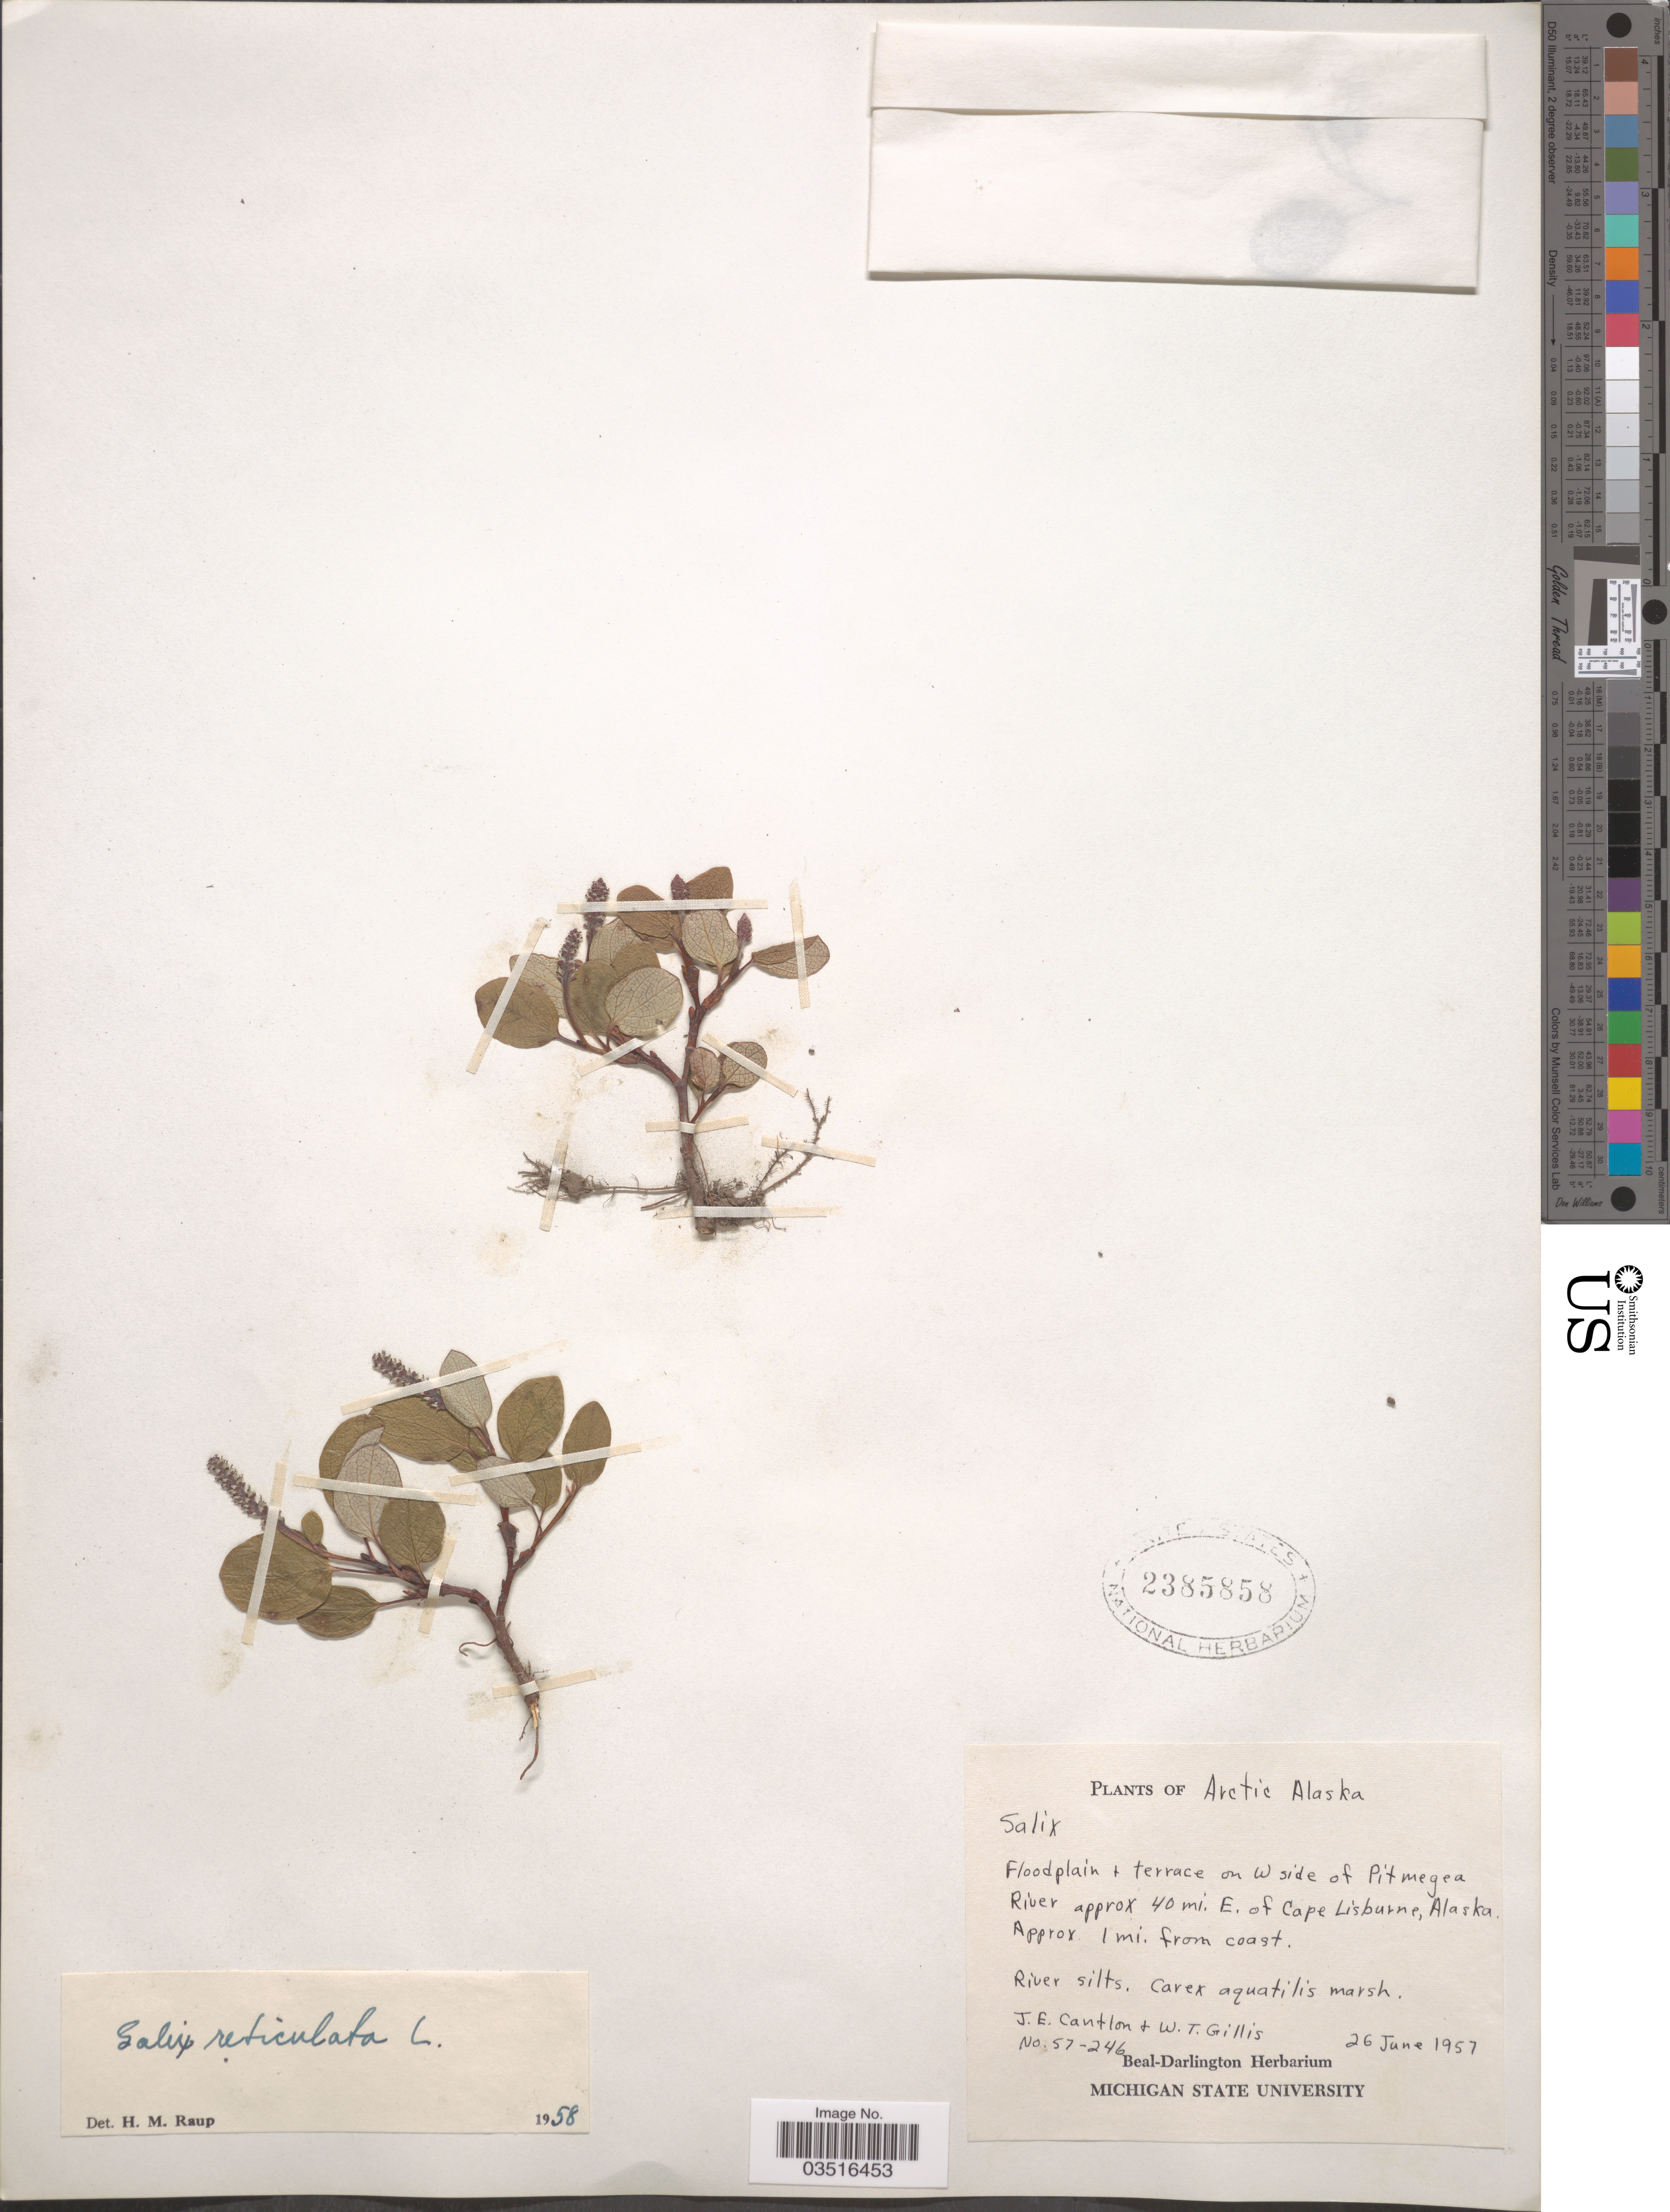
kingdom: Plantae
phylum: Tracheophyta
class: Magnoliopsida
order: Malpighiales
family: Salicaceae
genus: Salix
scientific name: Salix reticulata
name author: L.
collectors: J. Cantlon & W. T. Gillis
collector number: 57-246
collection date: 1957-06-26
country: United States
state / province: Alaska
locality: Arctic Alaska. Floodplain & terrace on W side of Pitmegea River approx 40 mi. E. of Cape Lisburne. Approx. 1 mi. from coast.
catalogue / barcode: US 2385858